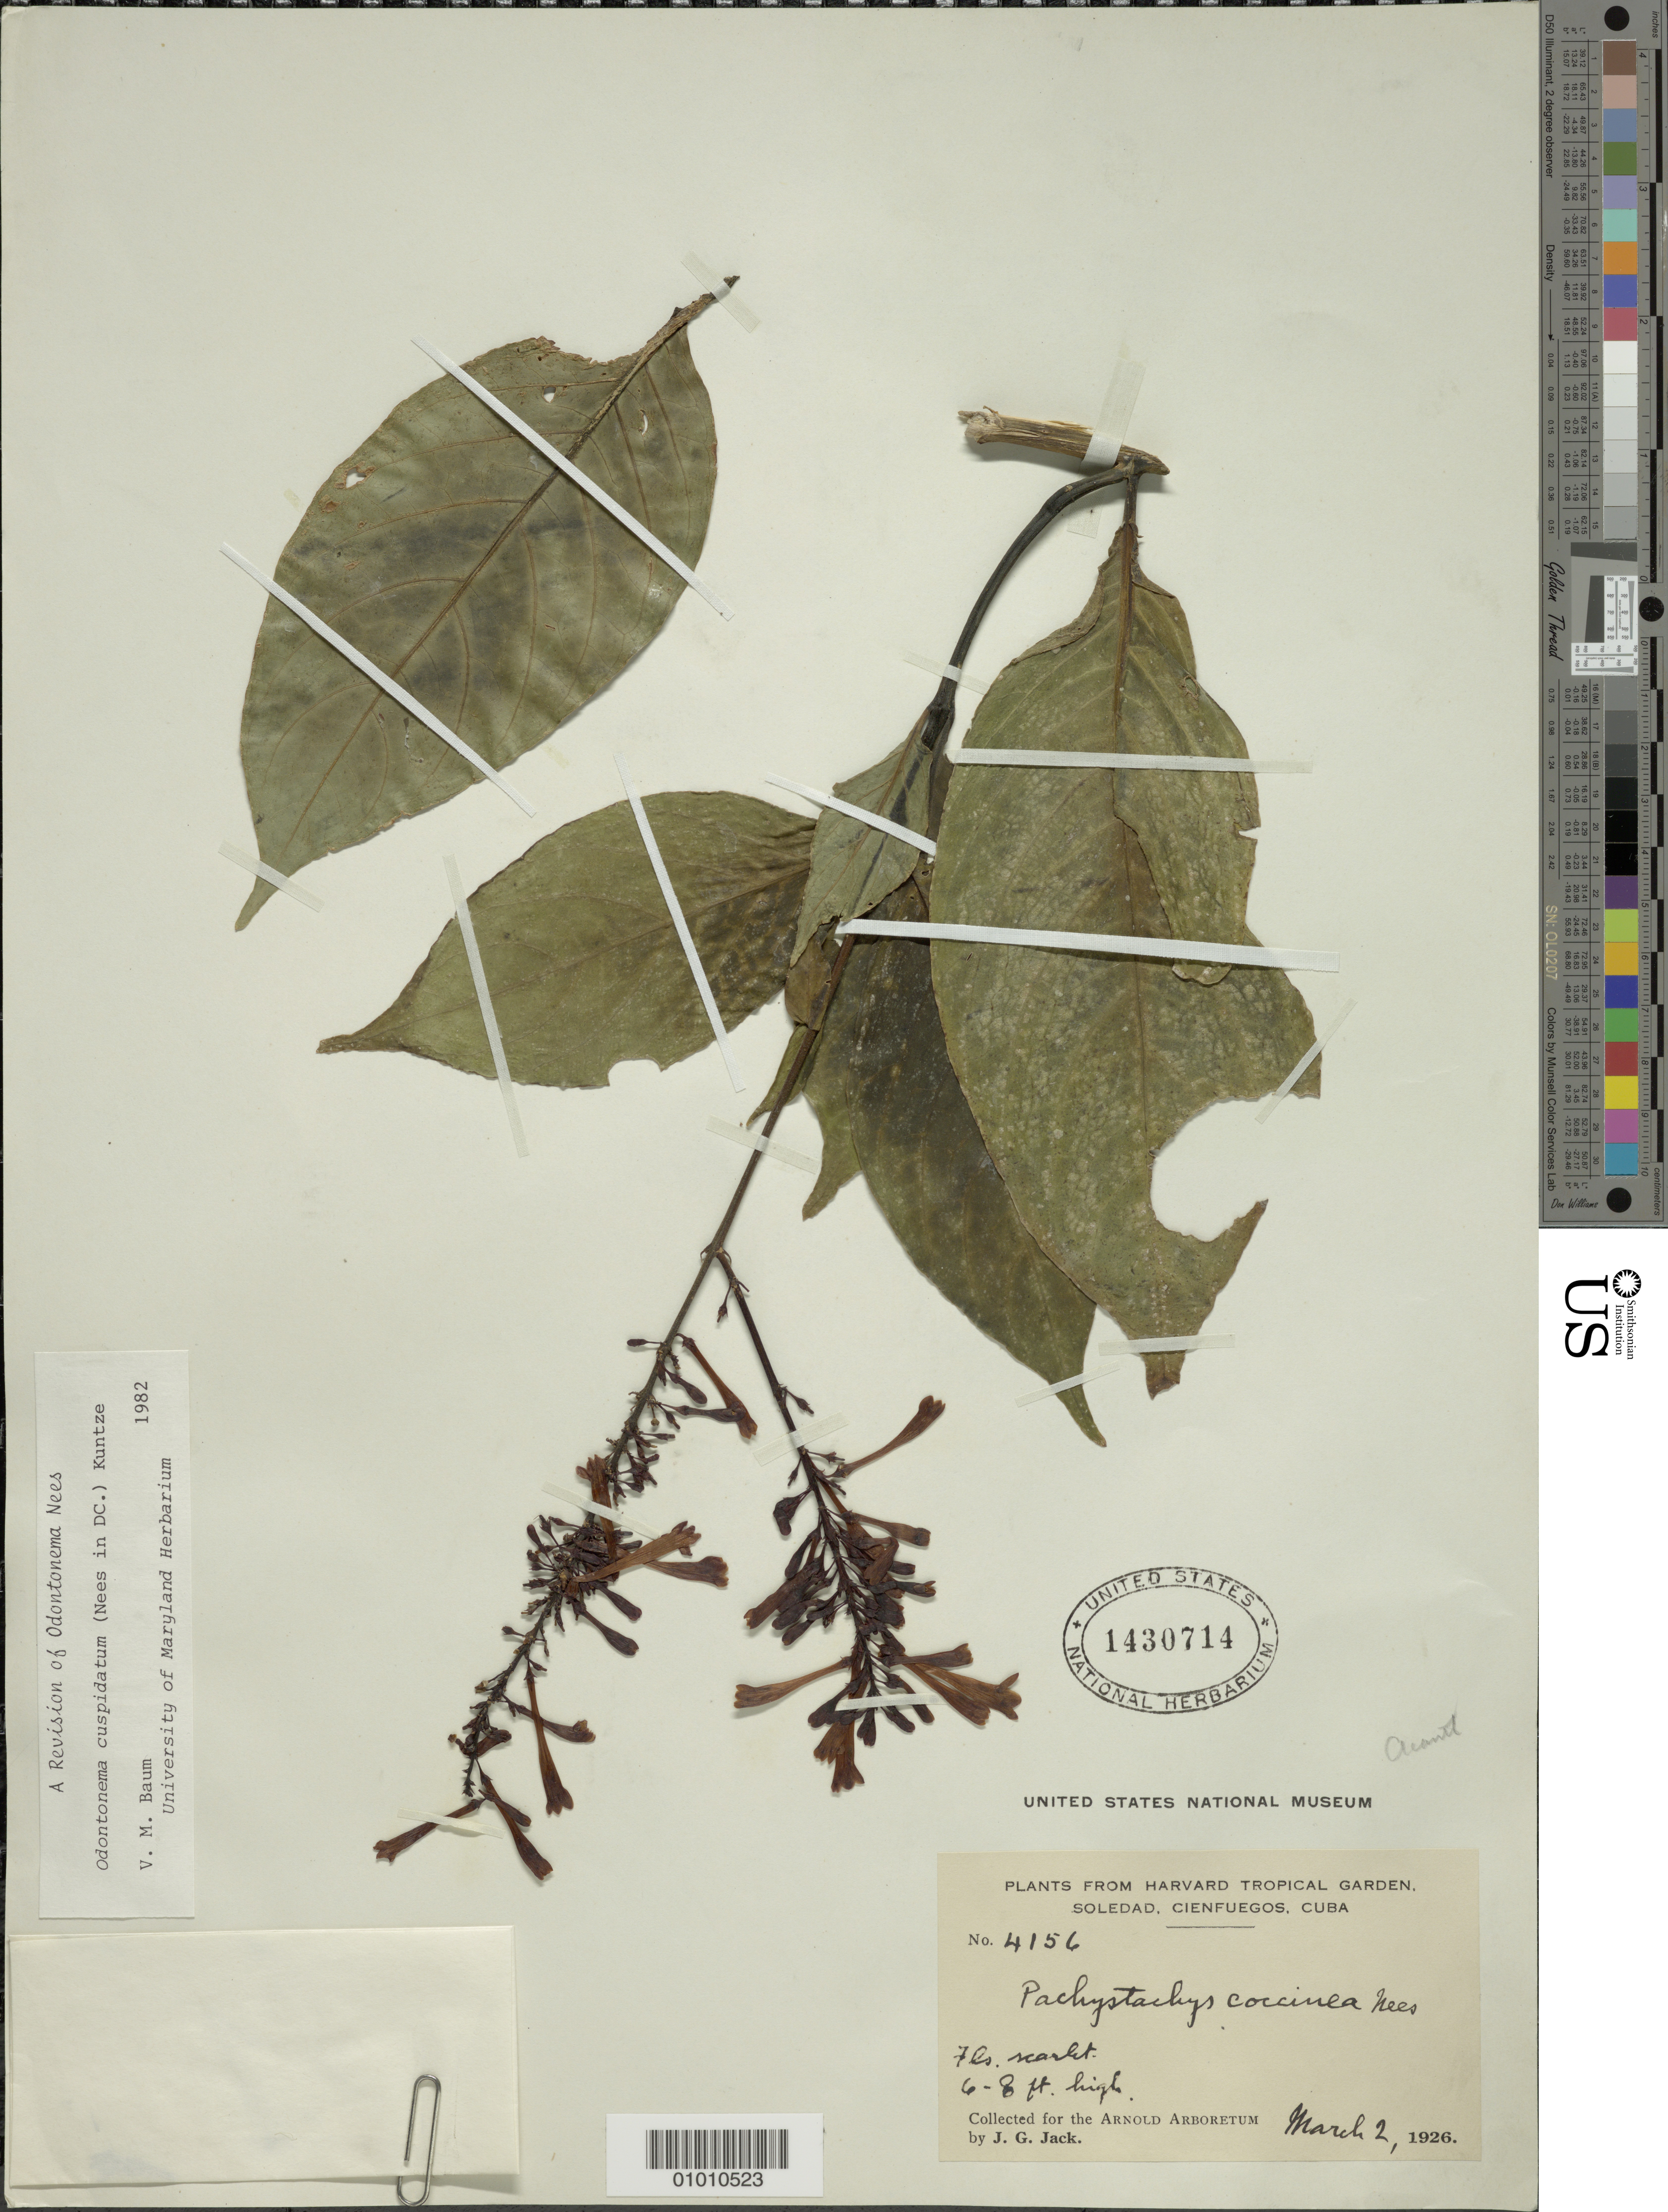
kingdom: Plantae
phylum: Tracheophyta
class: Magnoliopsida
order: Lamiales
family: Acanthaceae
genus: Odontonema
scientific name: Odontonema cuspidatum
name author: (Nees) Kuntze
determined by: Baum, V. M.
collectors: J. G. Jack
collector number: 4156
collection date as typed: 02 Mar 1926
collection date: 1926-03-02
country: Cuba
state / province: Cienfuegos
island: Cuba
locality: Soledad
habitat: From tropical garden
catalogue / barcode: US 1430714